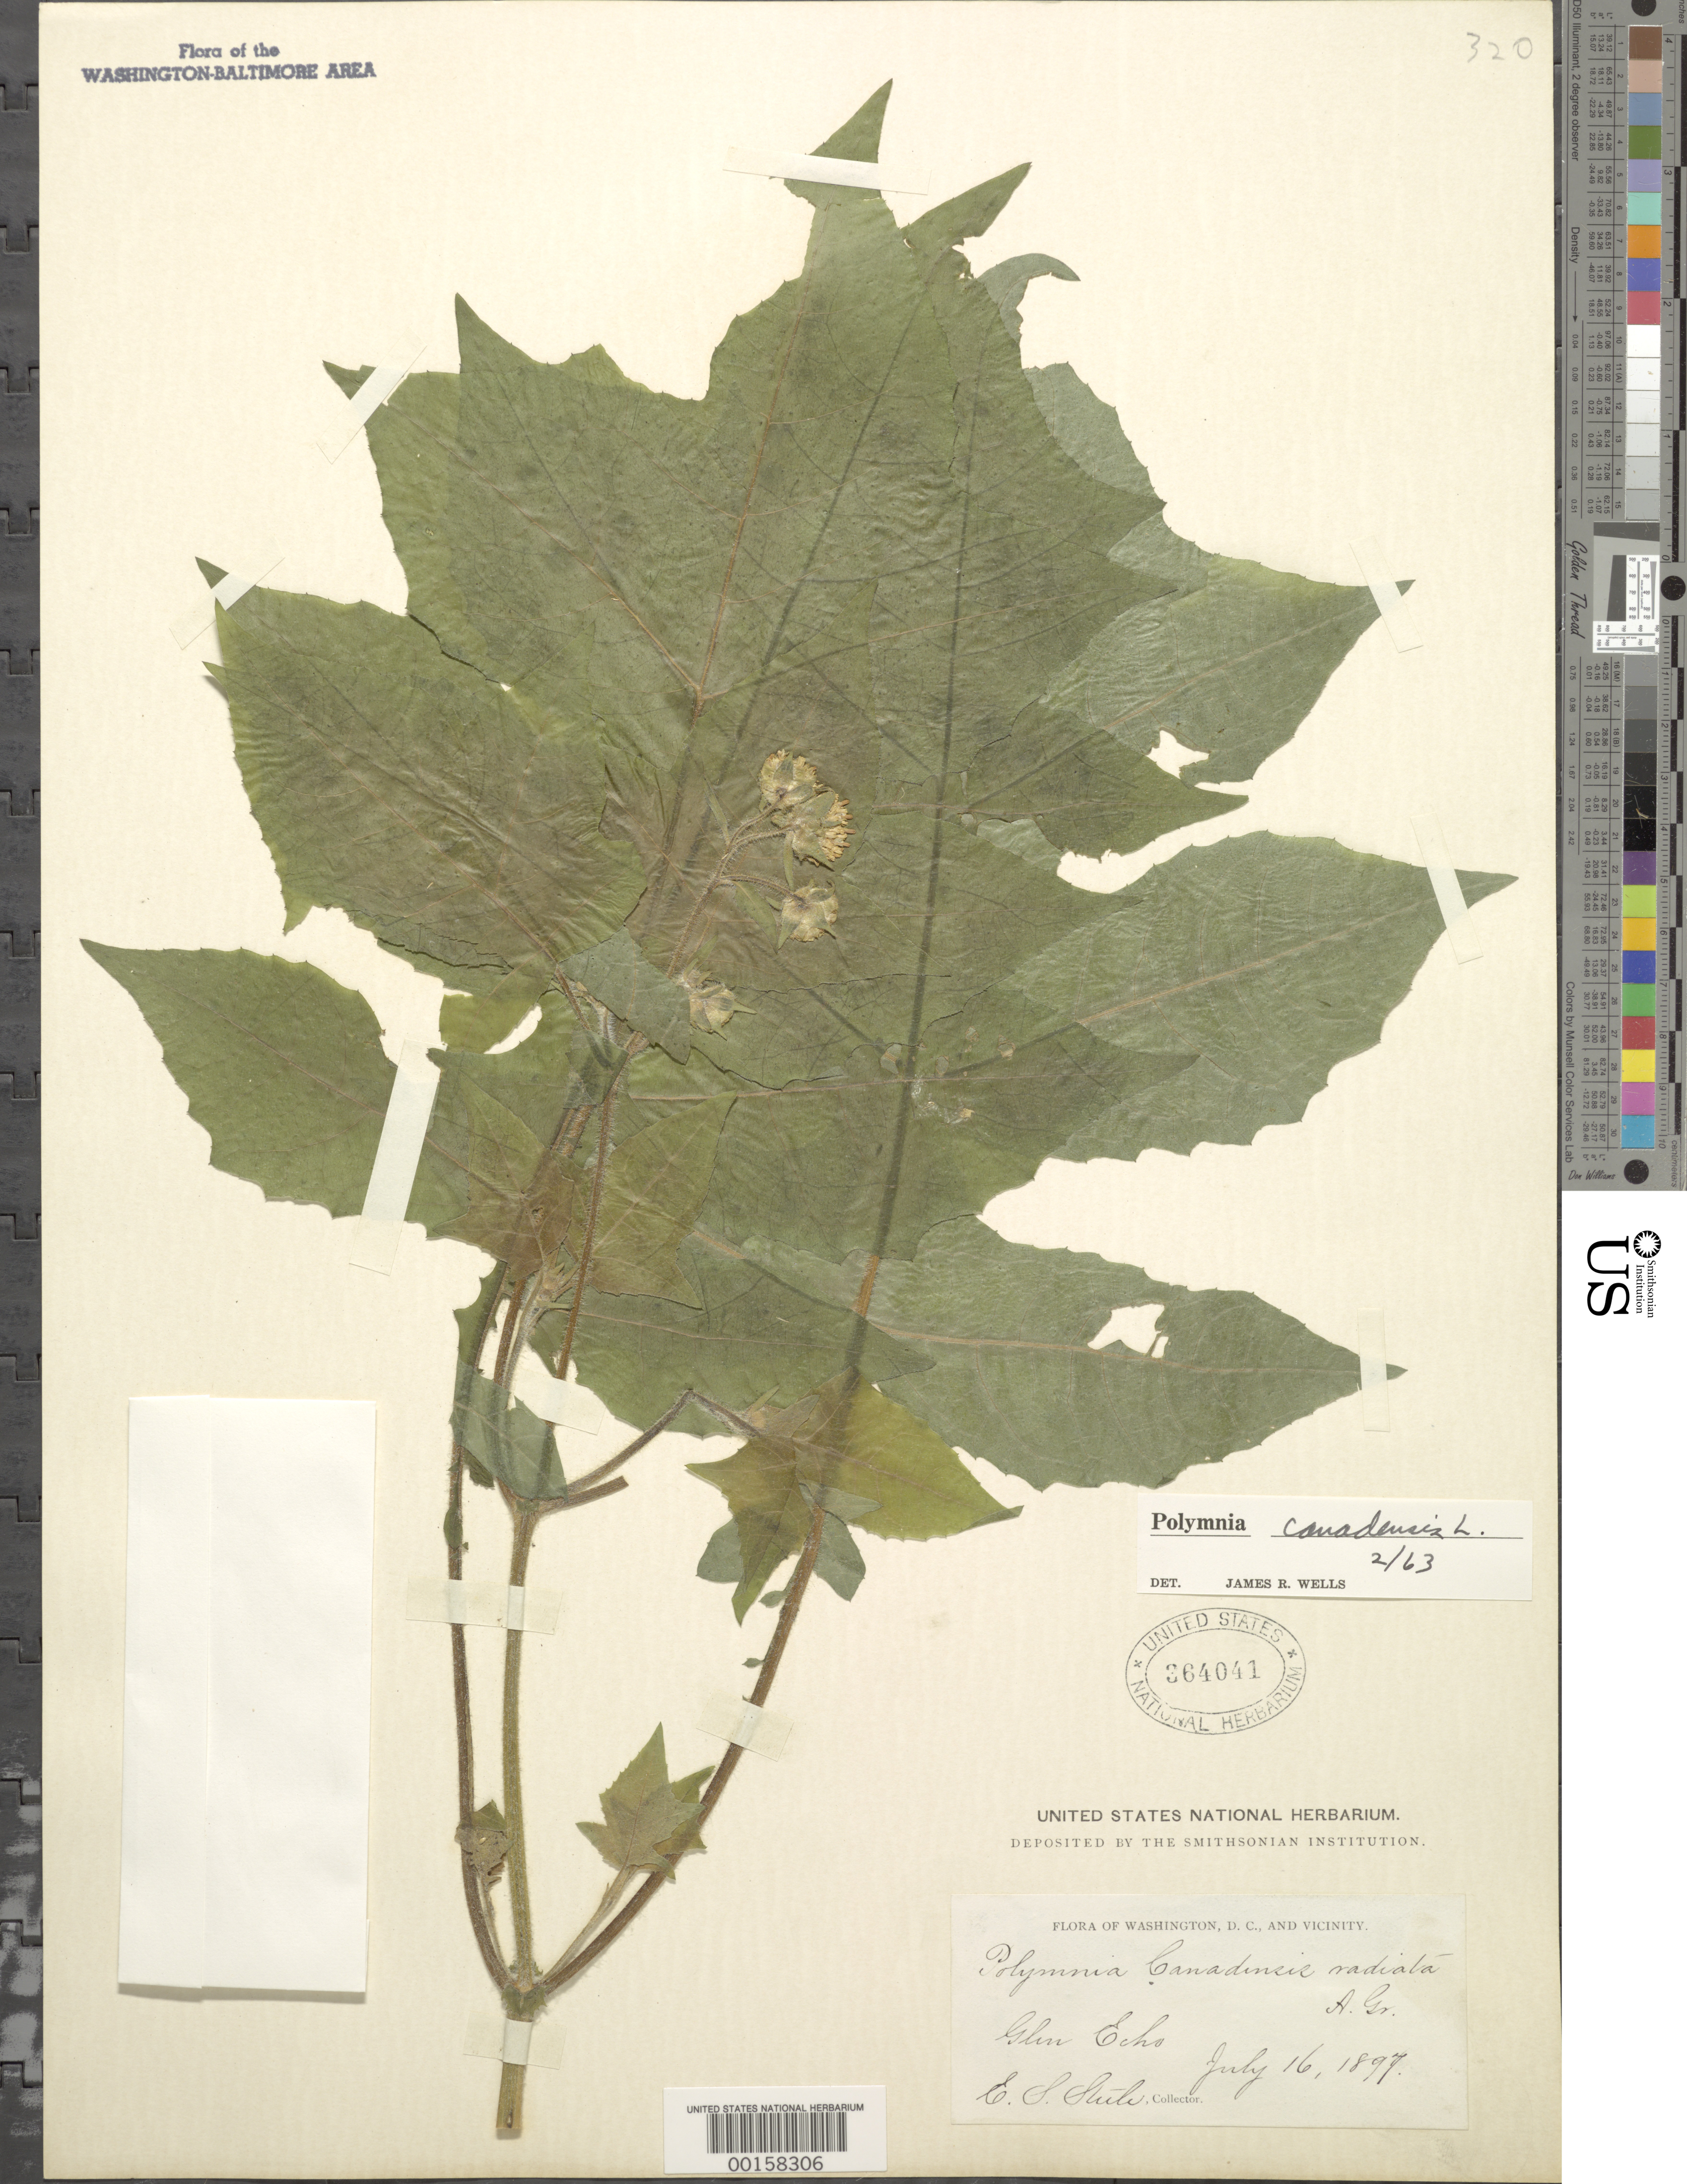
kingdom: Plantae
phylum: Tracheophyta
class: Magnoliopsida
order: Asterales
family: Asteraceae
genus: Polymnia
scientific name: Polymnia canadensis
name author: L.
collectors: E. Steele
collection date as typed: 16 Jul 1897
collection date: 1897-07-16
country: United States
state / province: Maryland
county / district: Montgomery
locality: Glen Echo C. & O. Canal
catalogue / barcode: US 364041